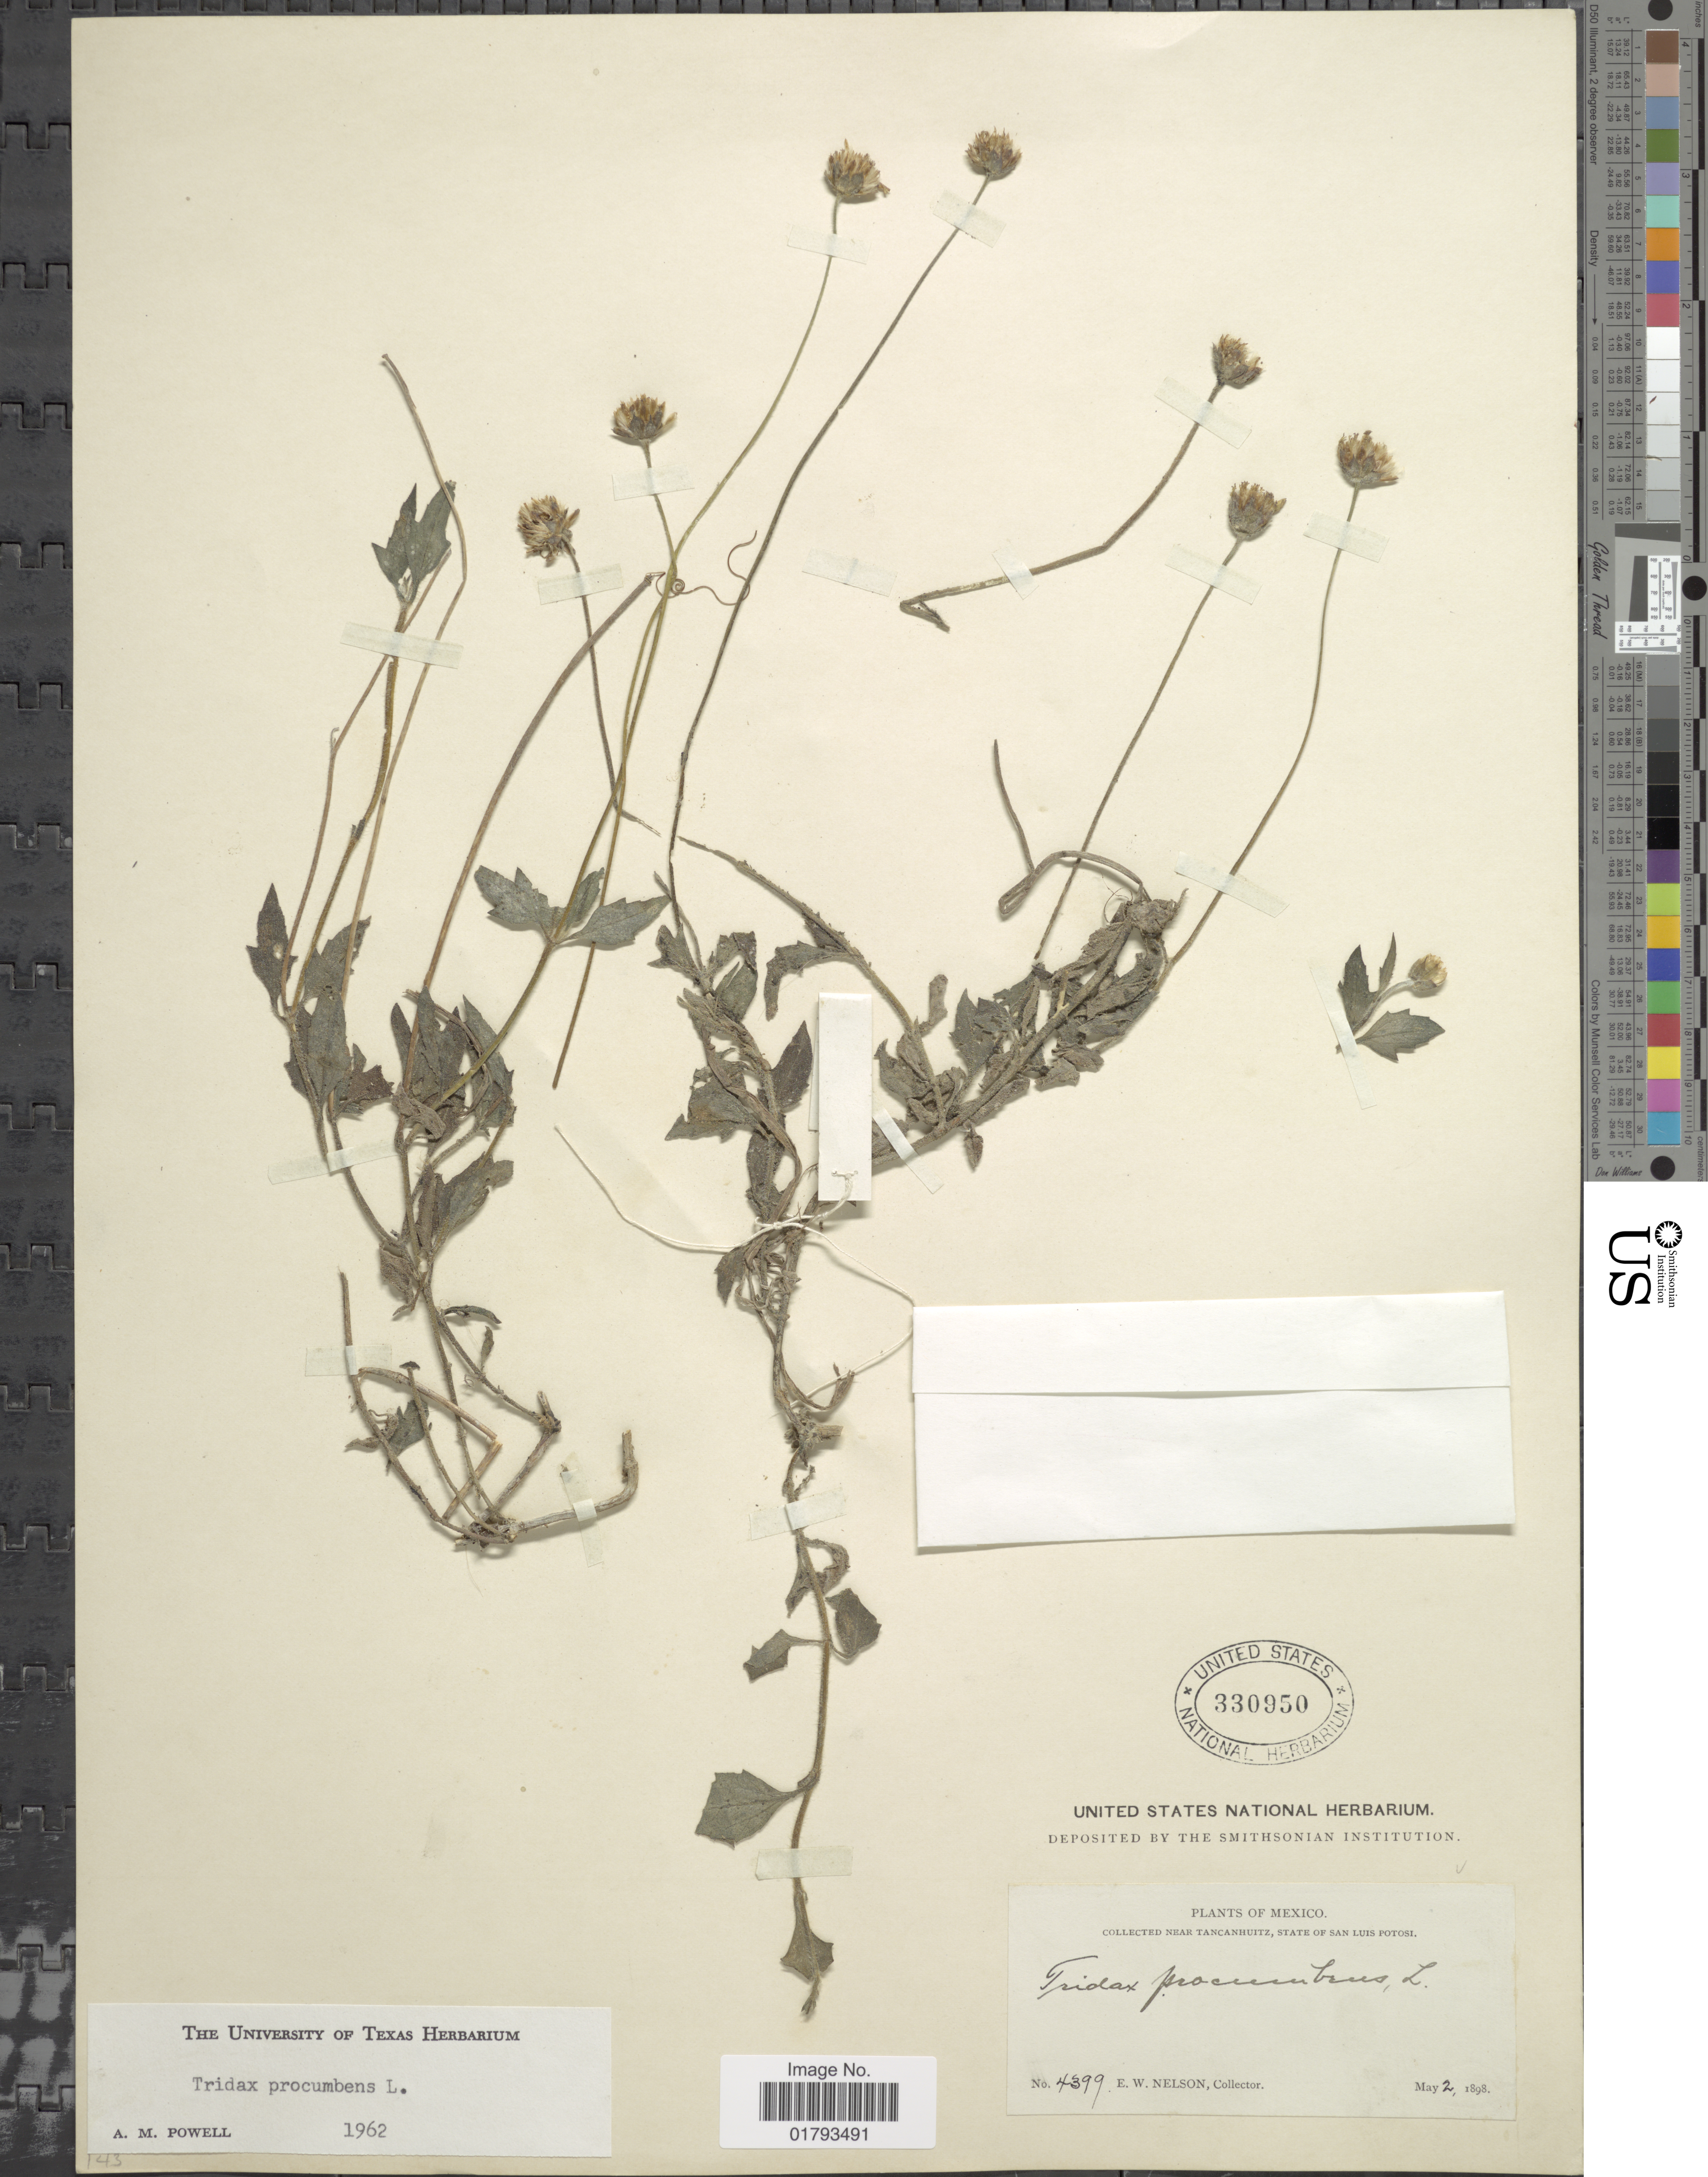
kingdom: Plantae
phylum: Tracheophyta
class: Magnoliopsida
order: Asterales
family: Asteraceae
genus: Tridax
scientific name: Tridax procumbens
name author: L.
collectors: E. W. Nelson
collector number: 4399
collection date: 1898-05-02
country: Mexico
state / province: San Luis Potosí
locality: Near Tancanhuitz, State of San Luis Potosi.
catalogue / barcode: US 330950